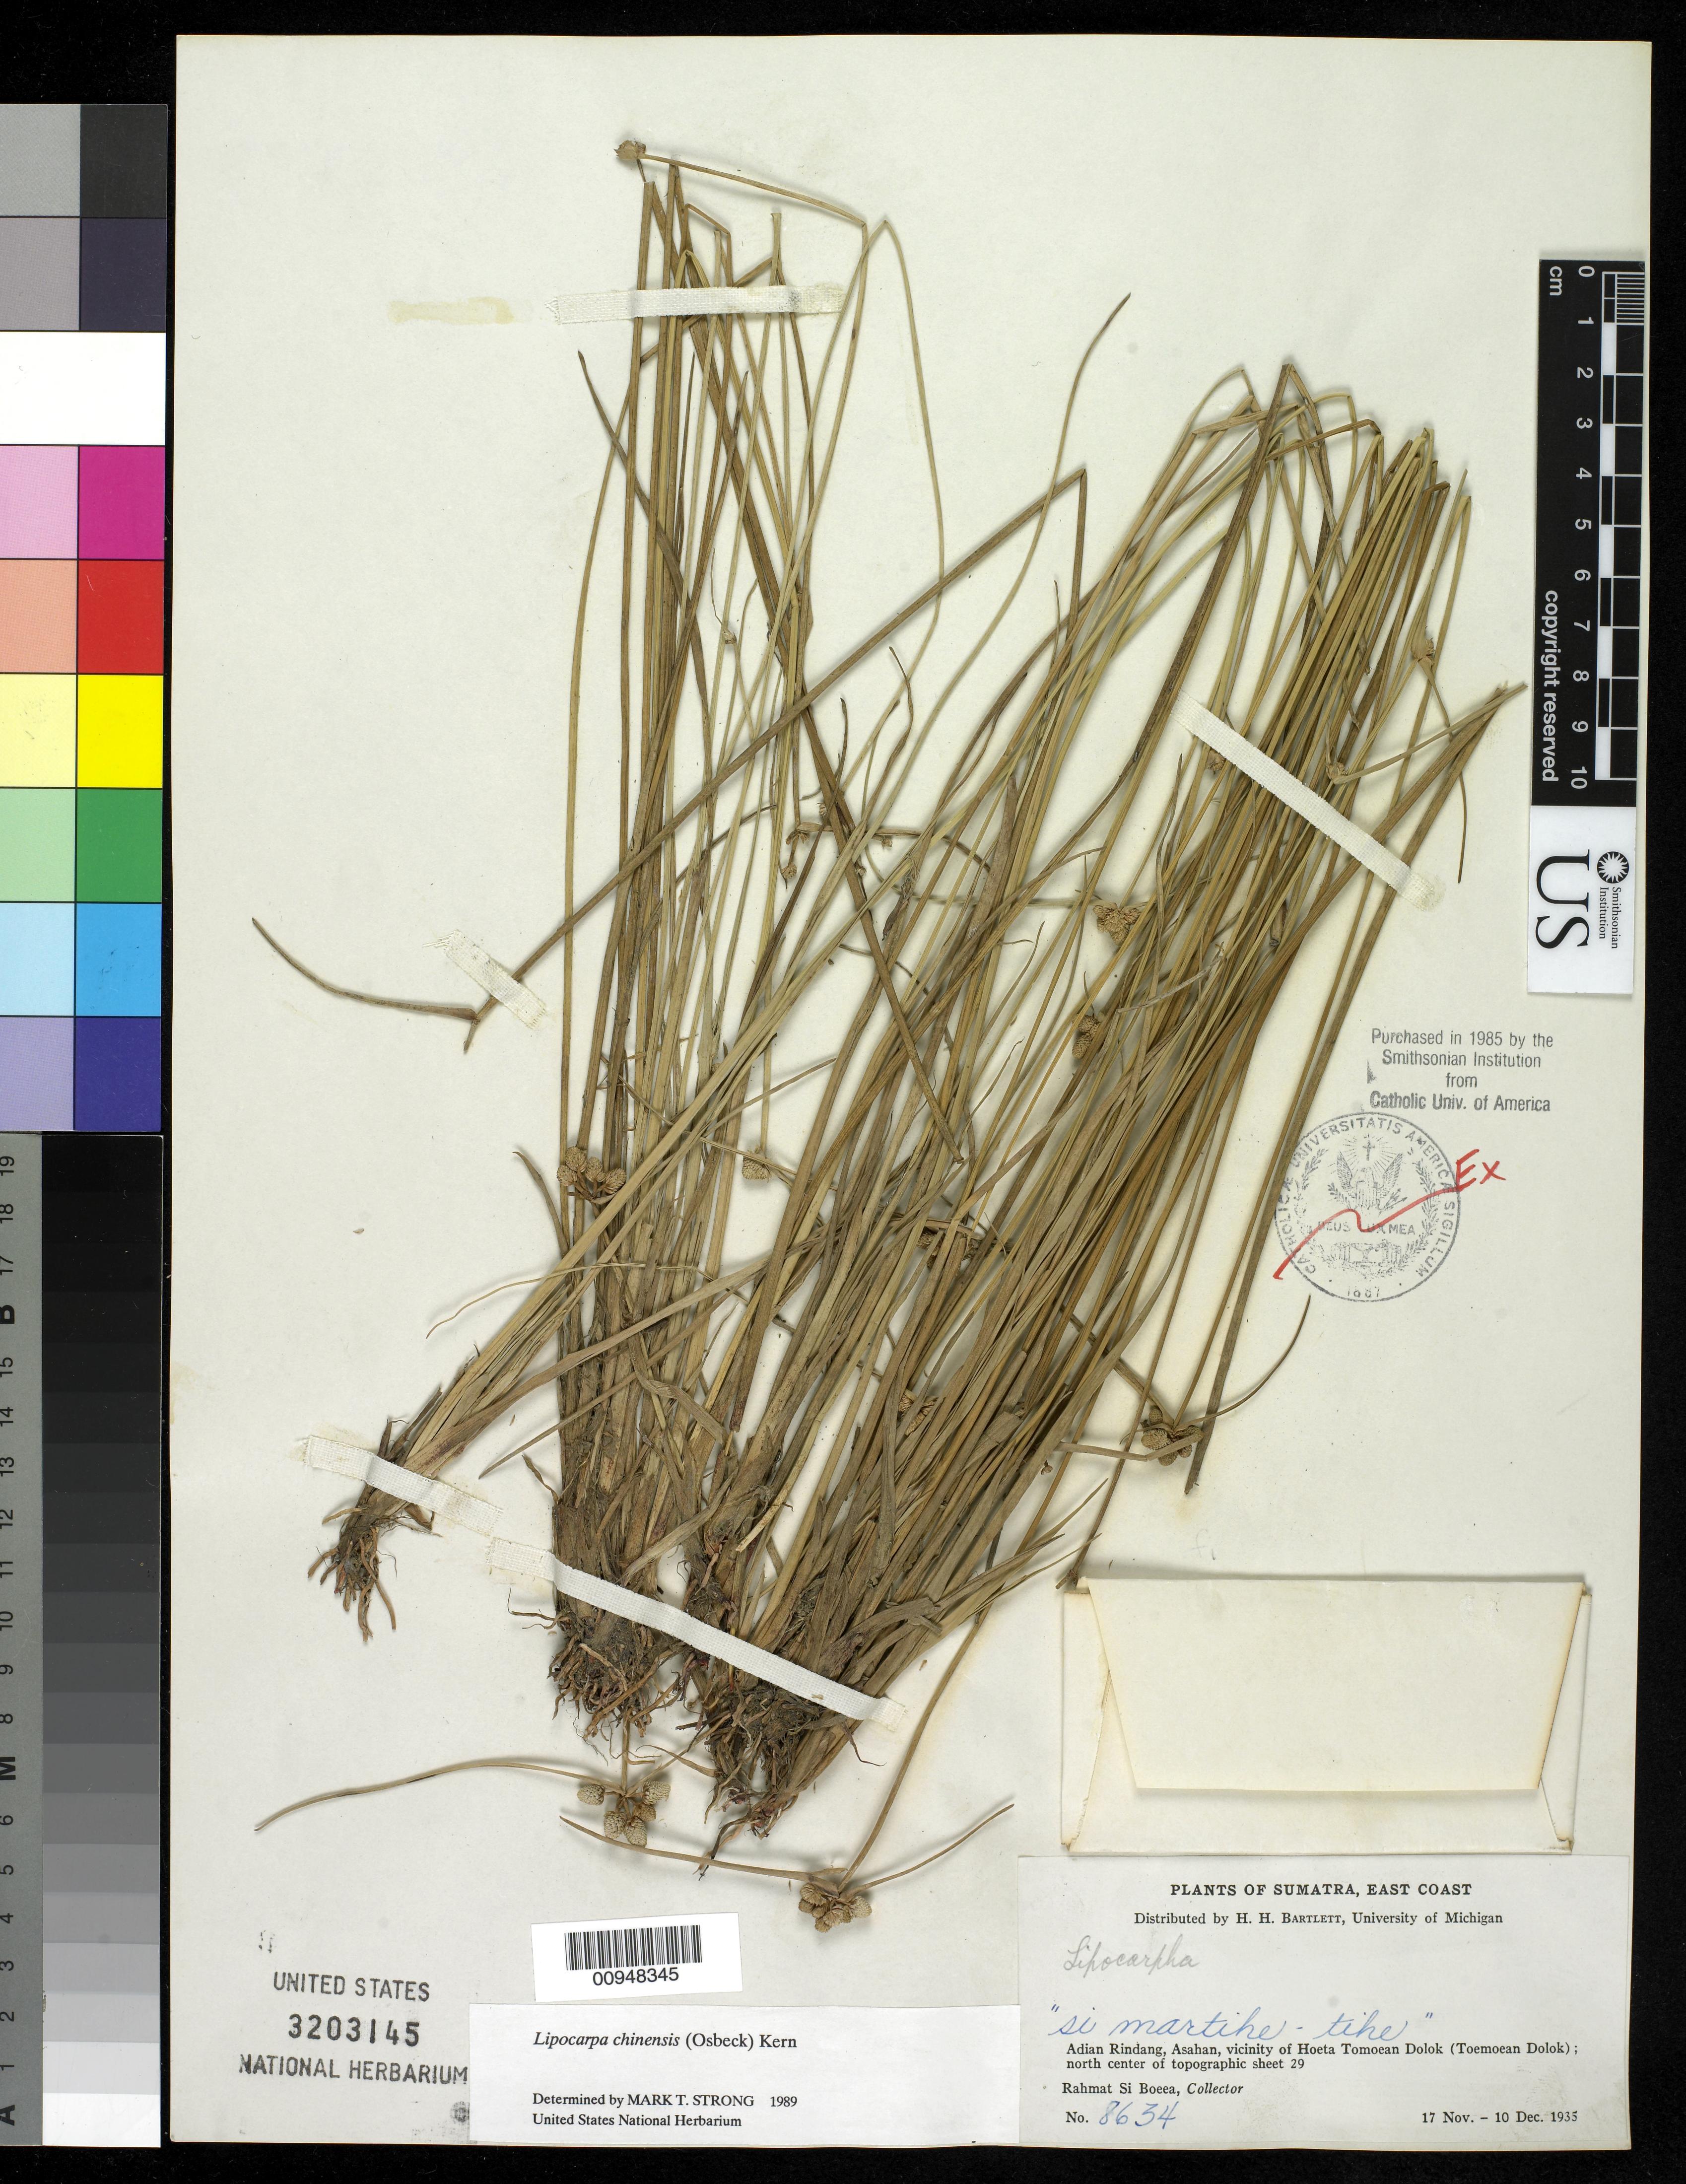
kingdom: Plantae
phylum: Tracheophyta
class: Liliopsida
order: Poales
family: Cyperaceae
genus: Cyperus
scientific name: Cyperus albescens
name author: (Steud.) Larridon & Govaerts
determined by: Strong, M. T., (US), Smithsonian Institution - National Museum of Natural History (UNITED STATES)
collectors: Rahmat Si Boeea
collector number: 8634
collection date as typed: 17 Nov 1935 to 10 Dec 1935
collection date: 1935-11-17/1935-12-10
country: Indonesia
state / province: Sumatra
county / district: Aceh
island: Sumatra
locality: Adian Rindang, Asahan, vicinity of Hoeta Tomoean Dolok (Toemoean Dolok)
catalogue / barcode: US 3203145